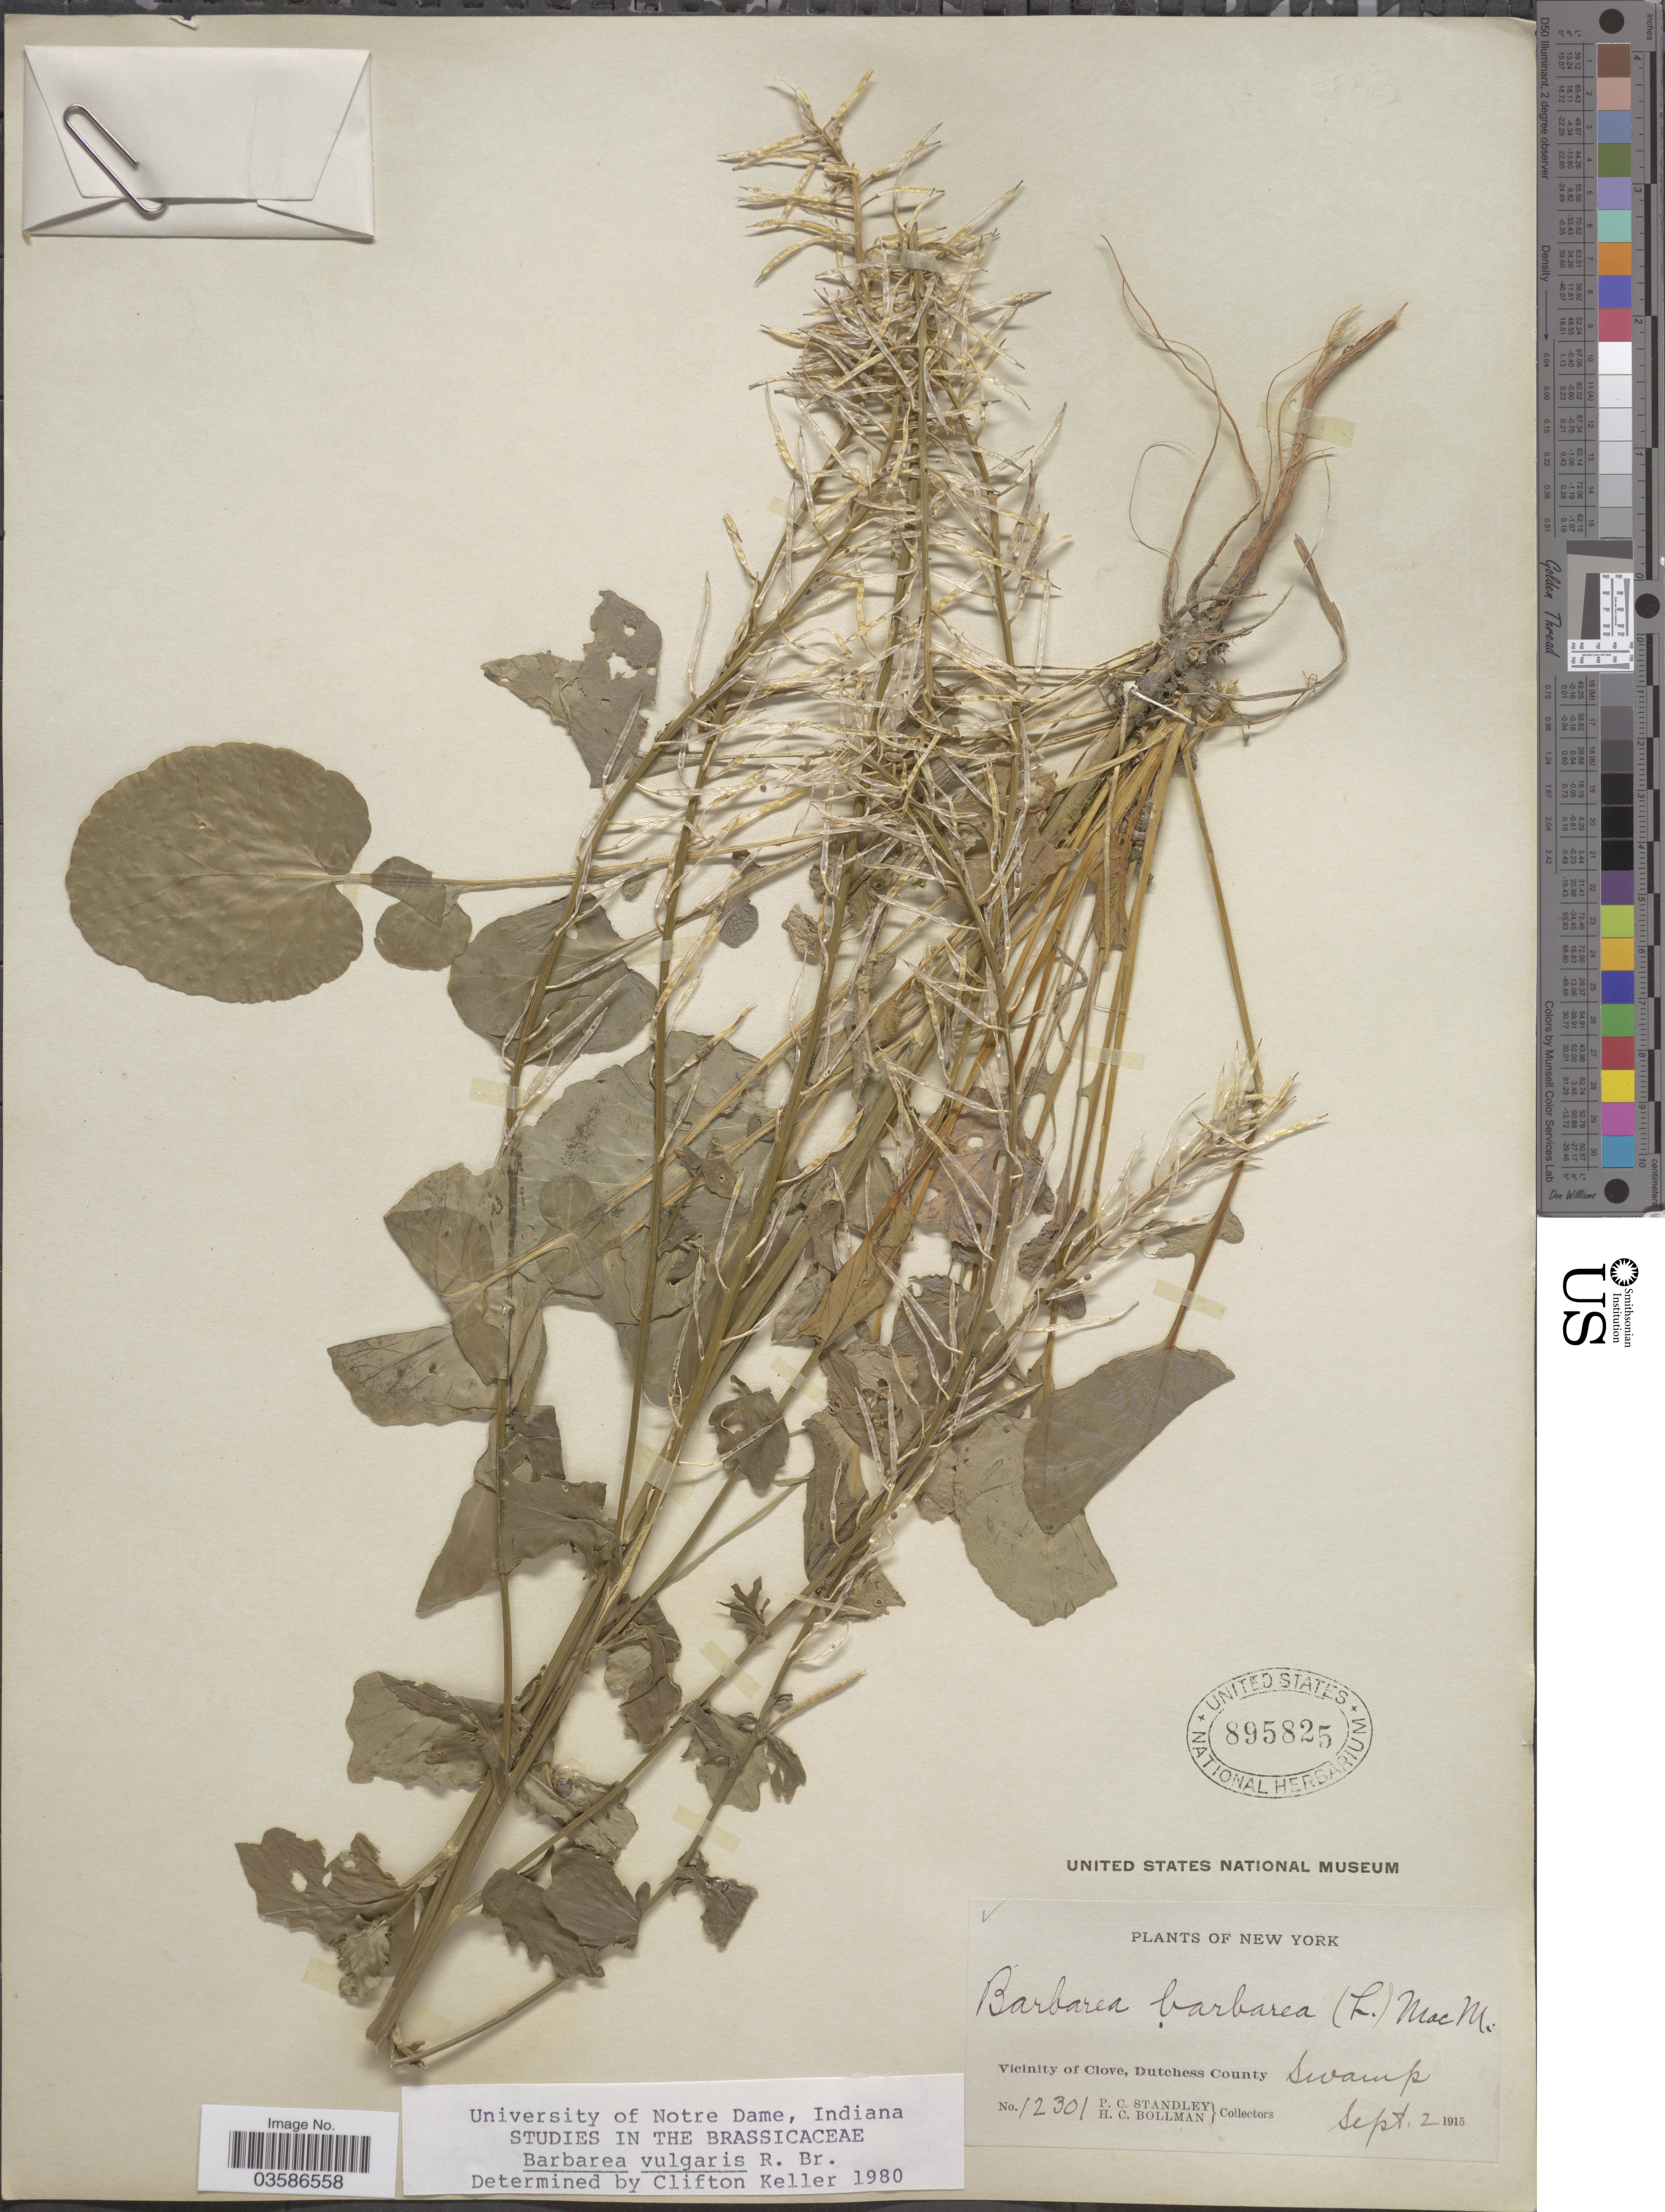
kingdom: Plantae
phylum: Tracheophyta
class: Magnoliopsida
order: Brassicales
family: Brassicaceae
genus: Barbarea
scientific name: Barbarea vulgaris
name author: W.T. Aiton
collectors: P. C. Standley & H. C. Bollman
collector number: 12301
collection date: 1915-09-02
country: United States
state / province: New York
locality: Vicinity of Clove, Dutchess County. Swamp.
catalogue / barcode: US 895825